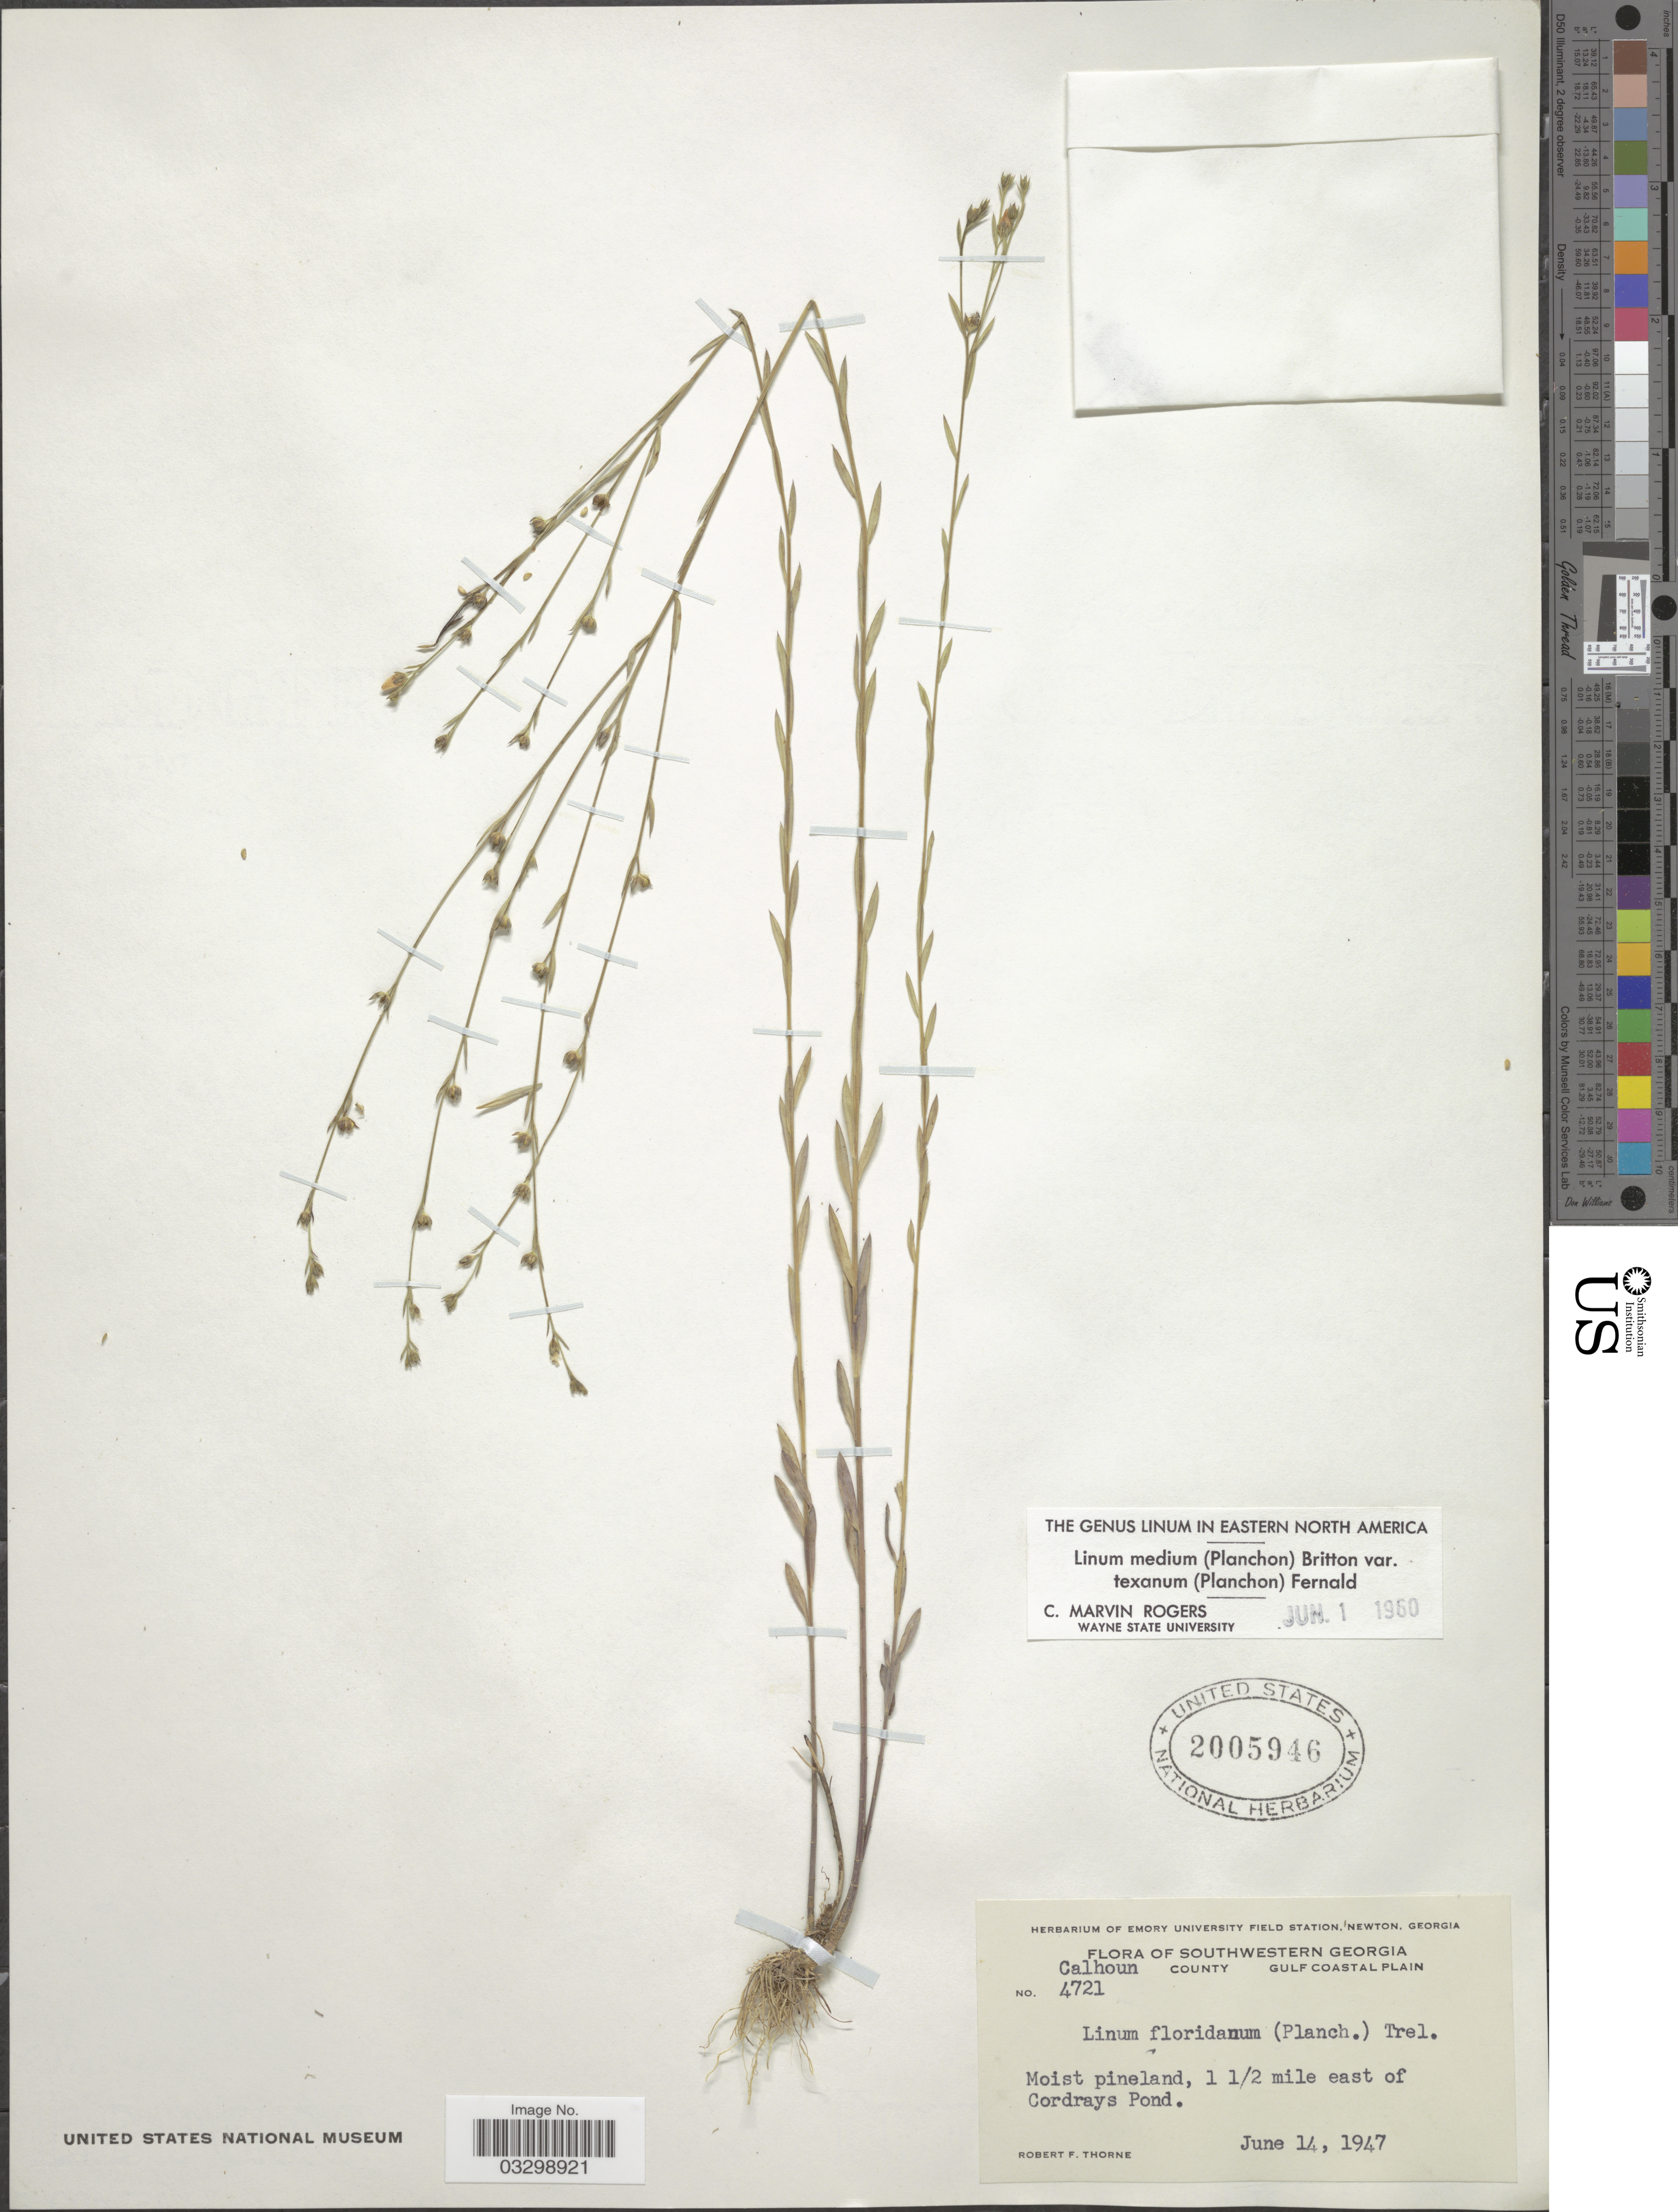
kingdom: Plantae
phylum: Tracheophyta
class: Magnoliopsida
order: Malpighiales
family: Linaceae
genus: Linum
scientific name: Linum medium var. texanum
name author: (Planch.) Fernald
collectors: R. F. Thorne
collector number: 4721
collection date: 1947-06-14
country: United States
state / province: Georgia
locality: Southwestern Georgia, Calhoun County, Gulf Coastal Plain, 1 ½ mile east of Cordrays Pond.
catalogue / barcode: US 2005946